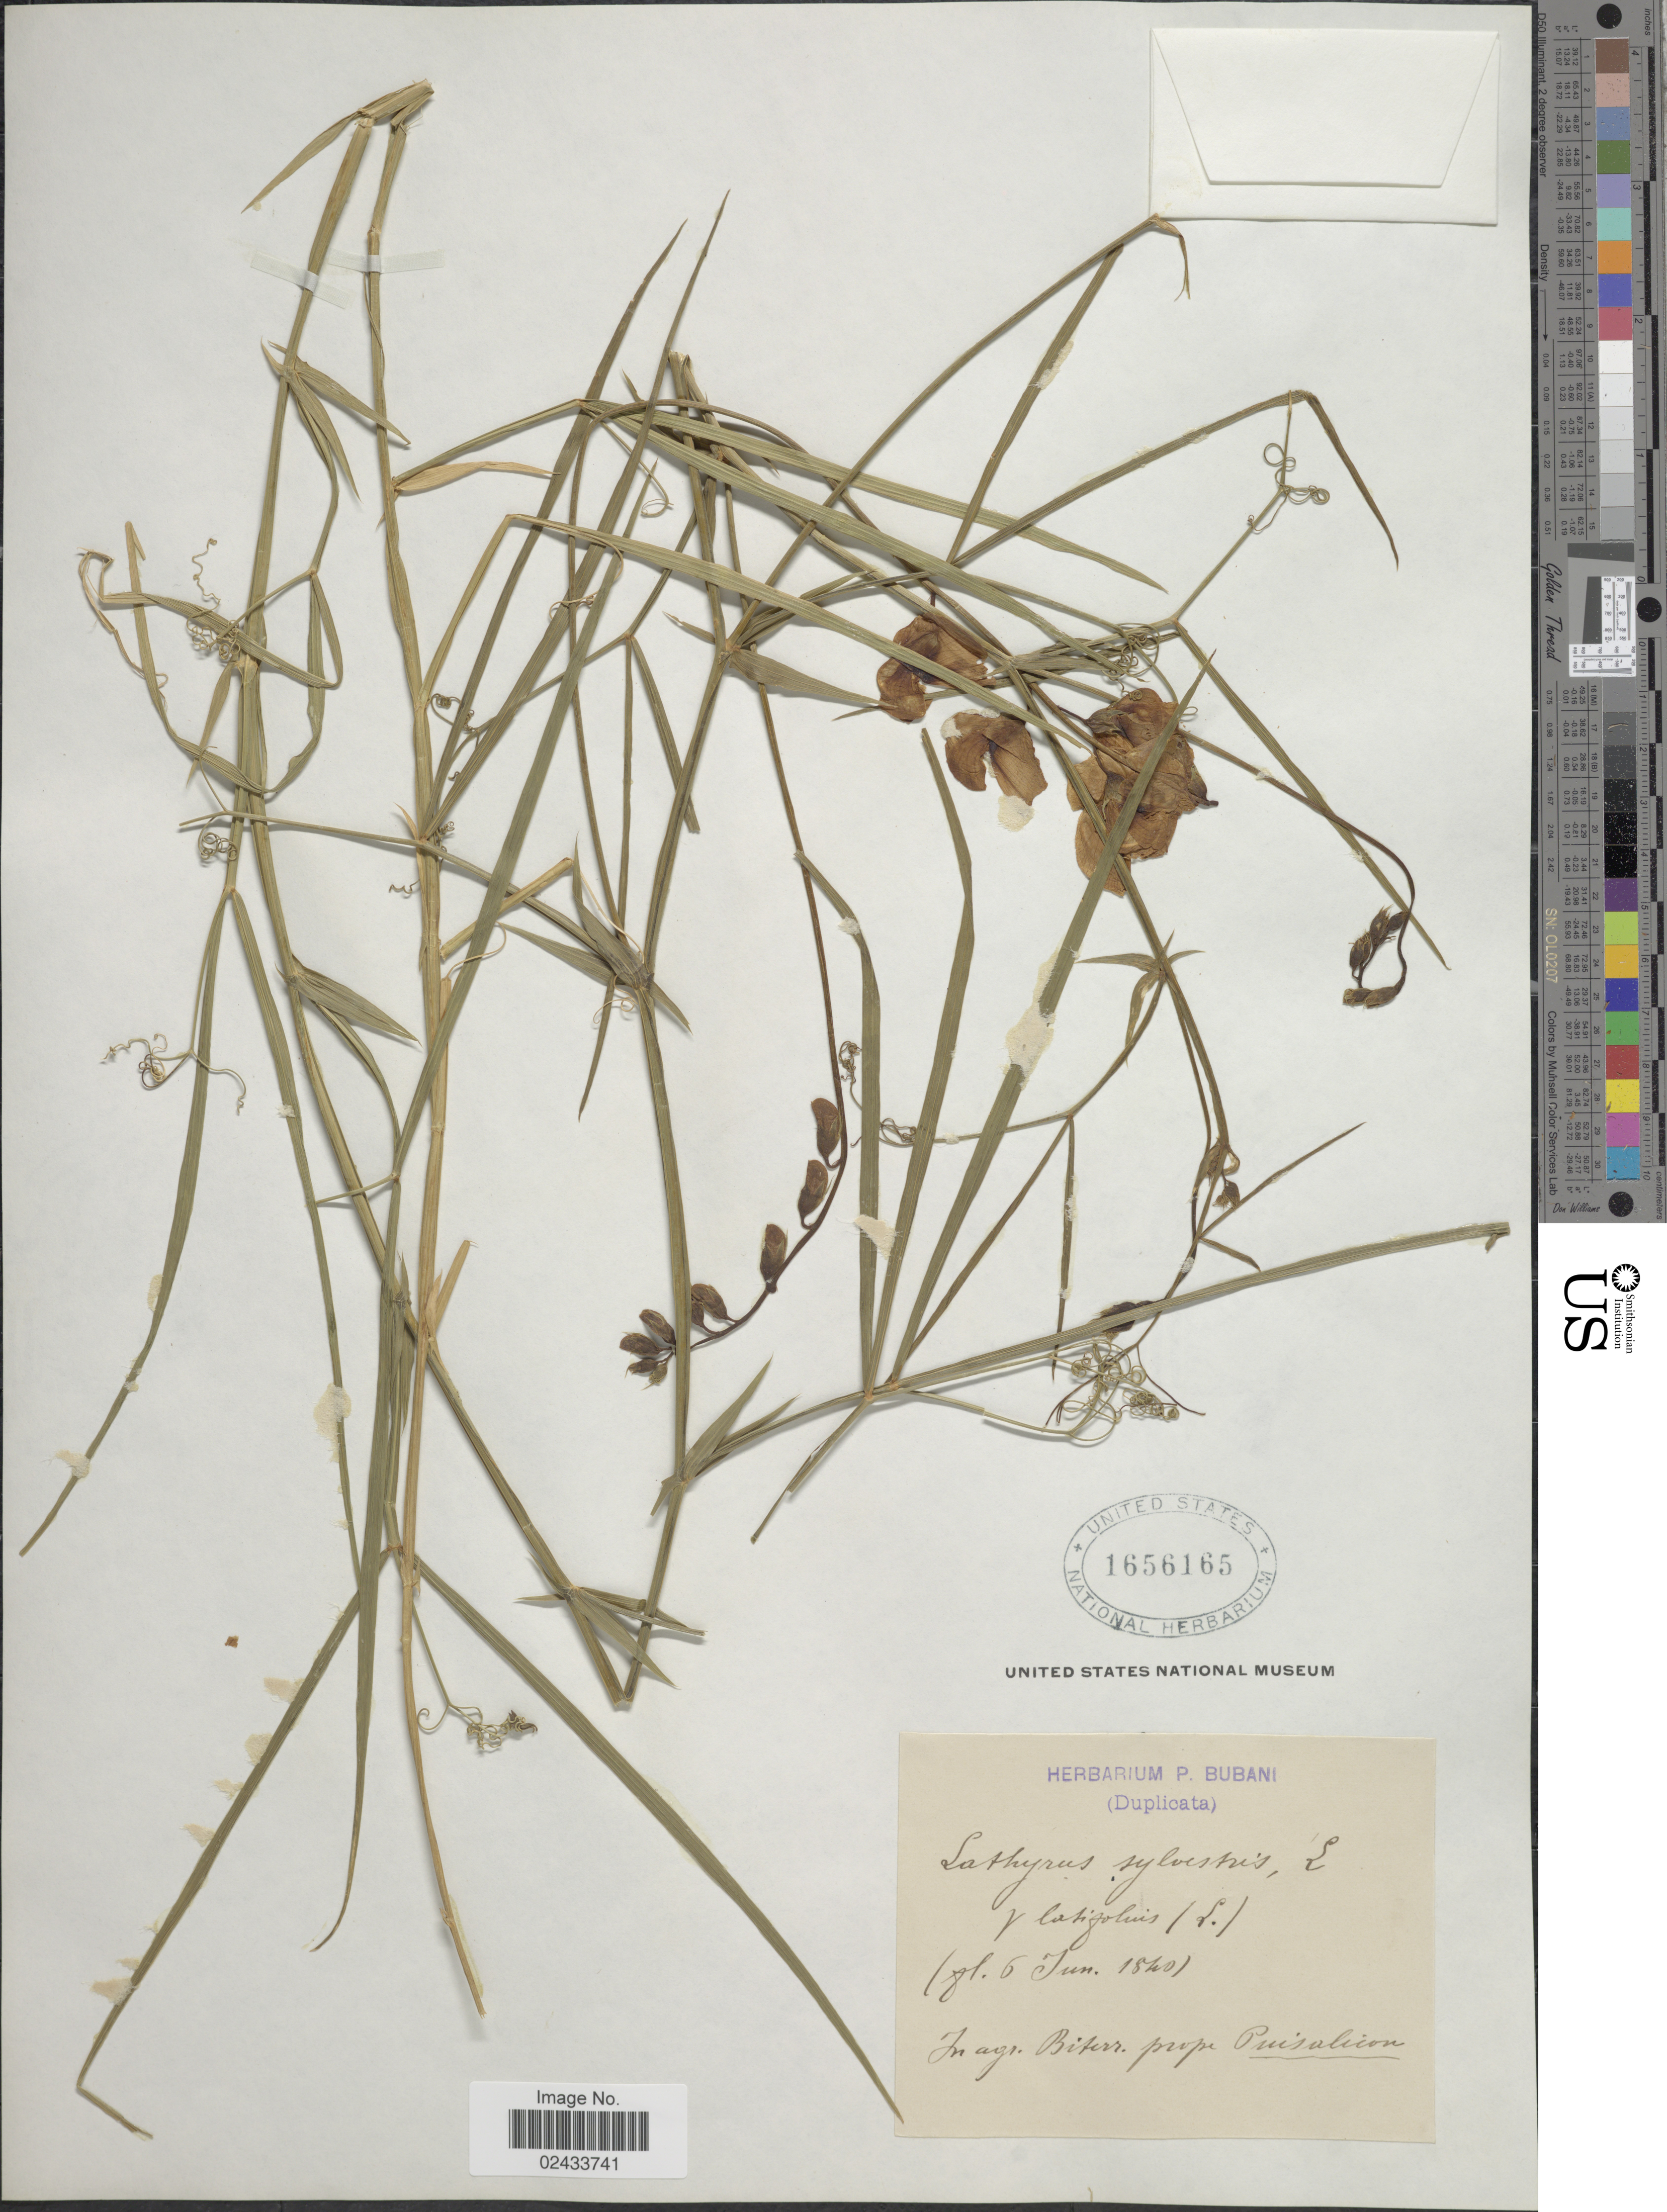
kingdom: Plantae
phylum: Tracheophyta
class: Magnoliopsida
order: Fabales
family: Fabaceae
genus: Lathyrus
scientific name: Lathyrus sylvestris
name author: L.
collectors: ex herb. P. Bubani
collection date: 1840-06-06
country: France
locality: In agr. Biterr. prope Puissalicon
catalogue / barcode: US 1656165